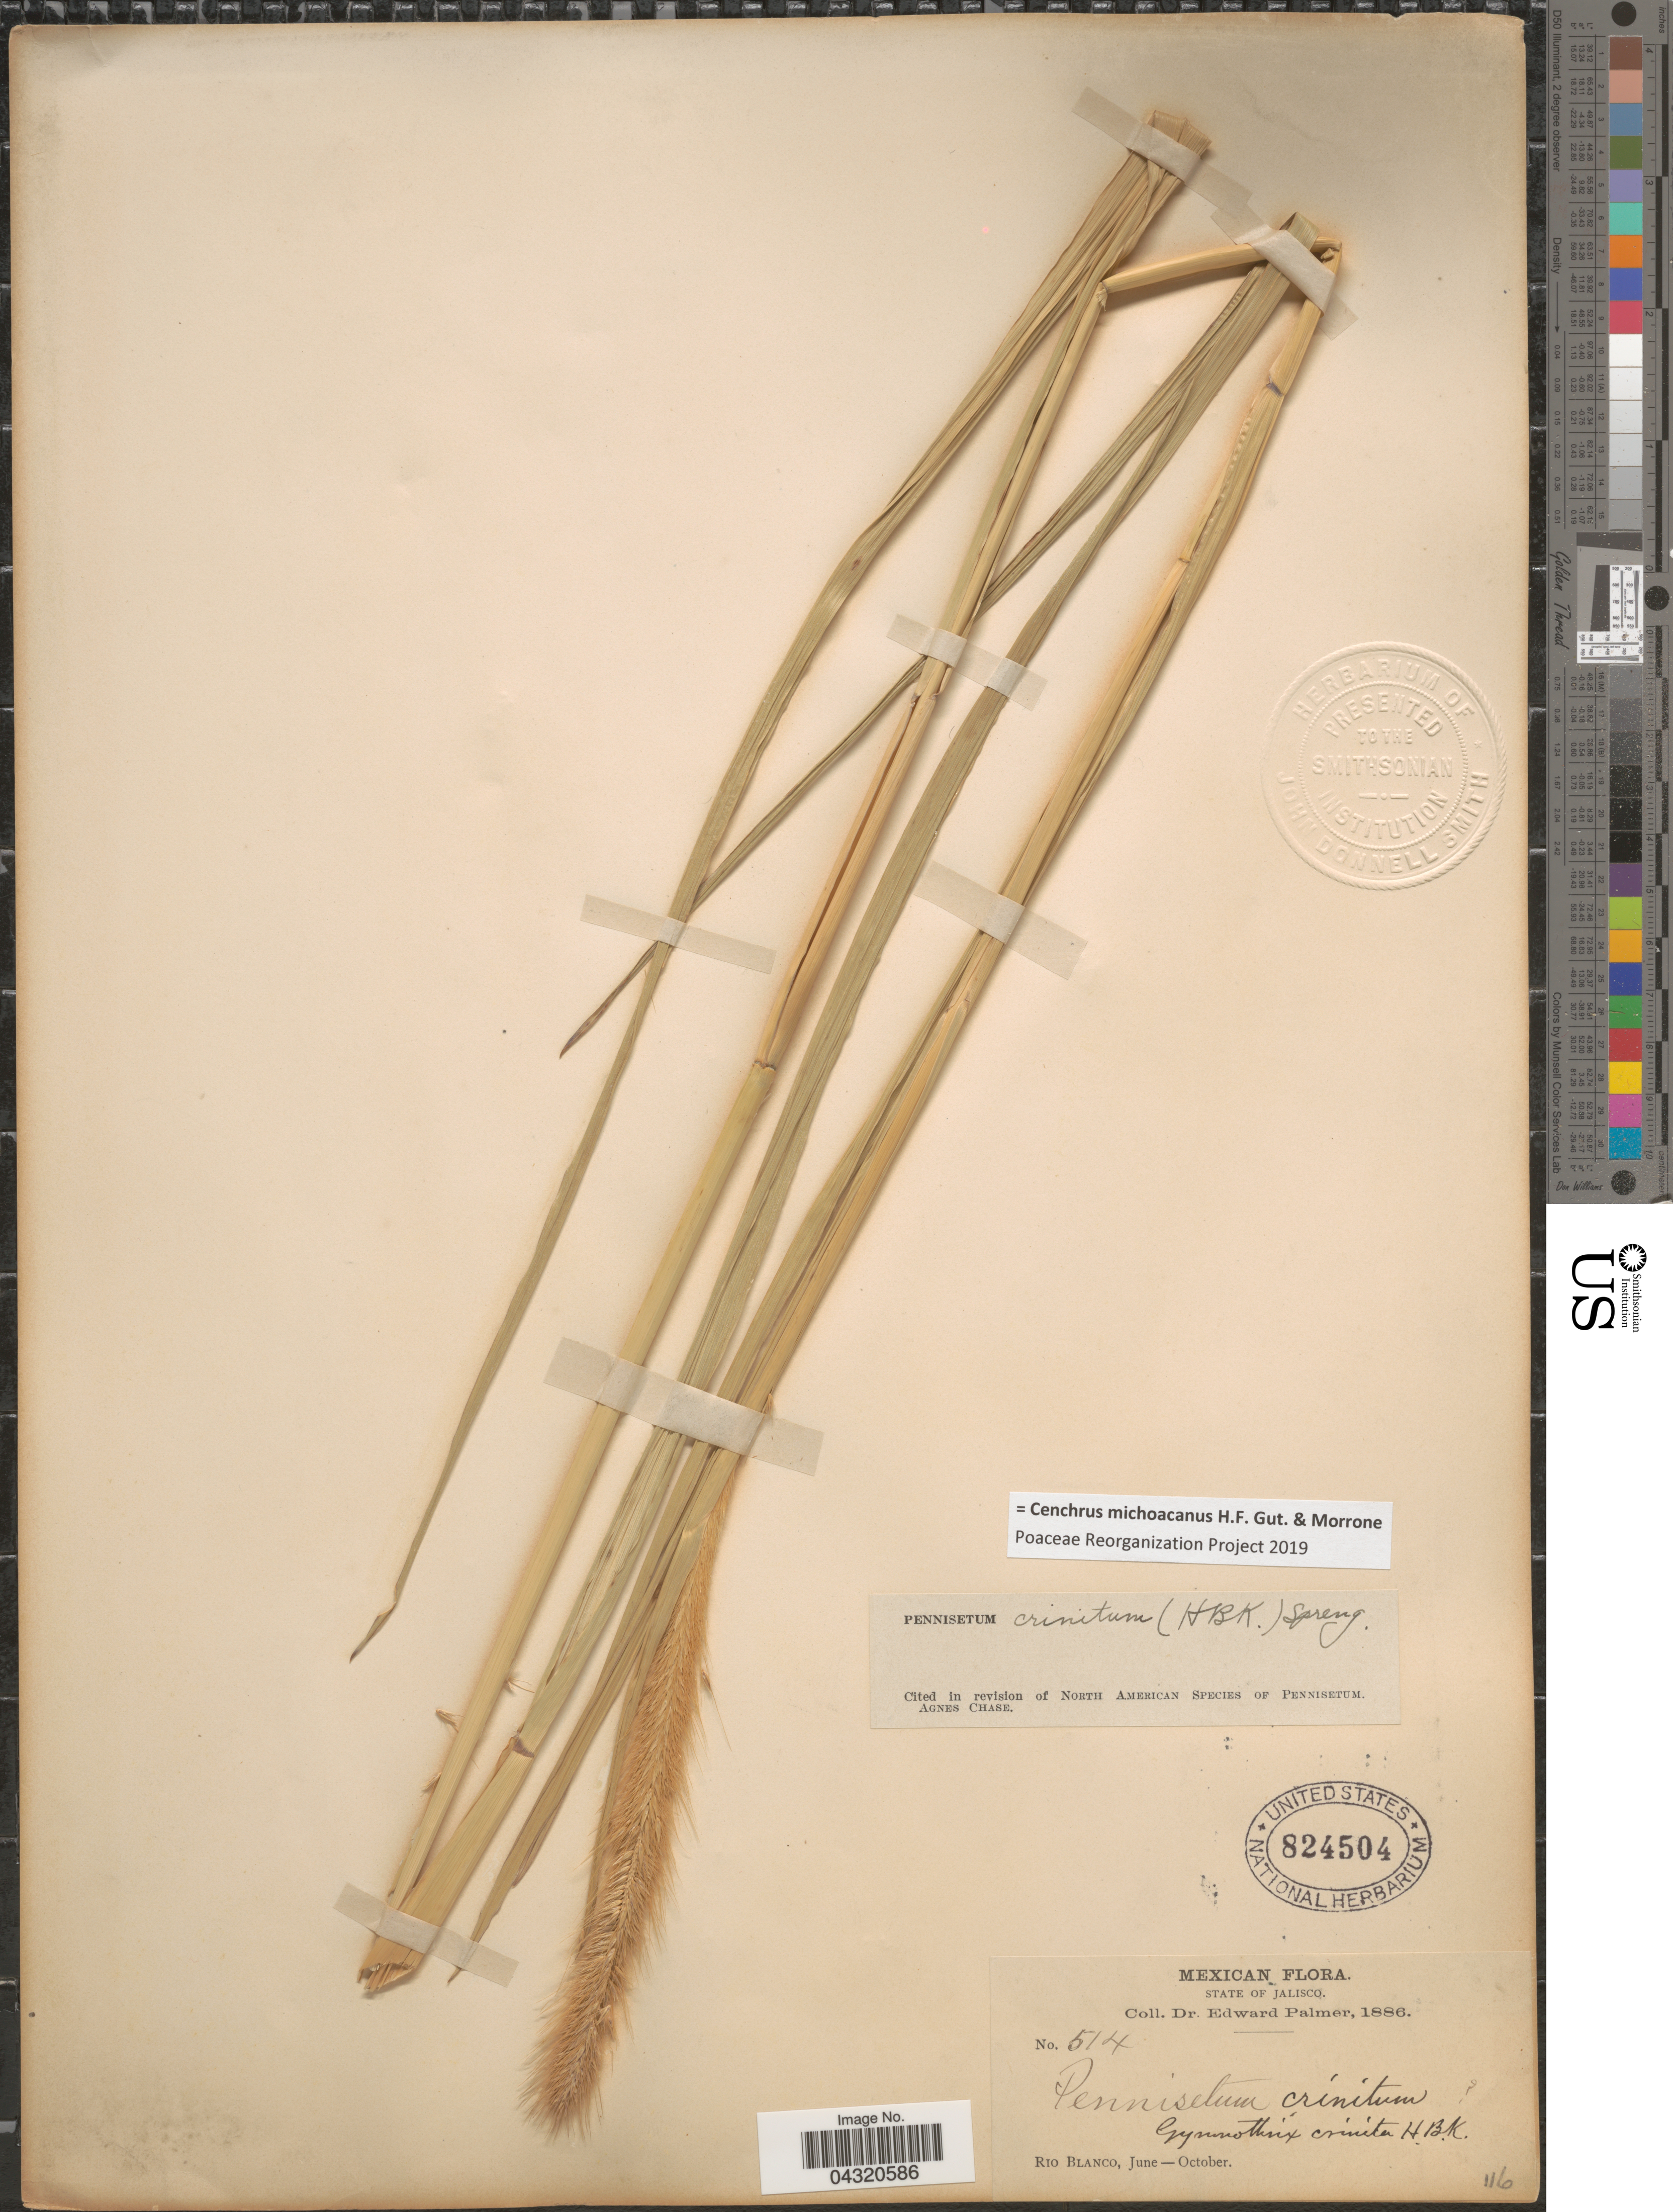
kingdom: Plantae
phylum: Tracheophyta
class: Liliopsida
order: Poales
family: Poaceae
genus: Cenchrus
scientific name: Cenchrus michoacanus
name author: H.F. Gut. & Morrone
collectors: E. Palmer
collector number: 514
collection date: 1886-06/1886-10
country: Mexico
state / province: Jalisco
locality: Rio Blanco.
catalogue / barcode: US 824504